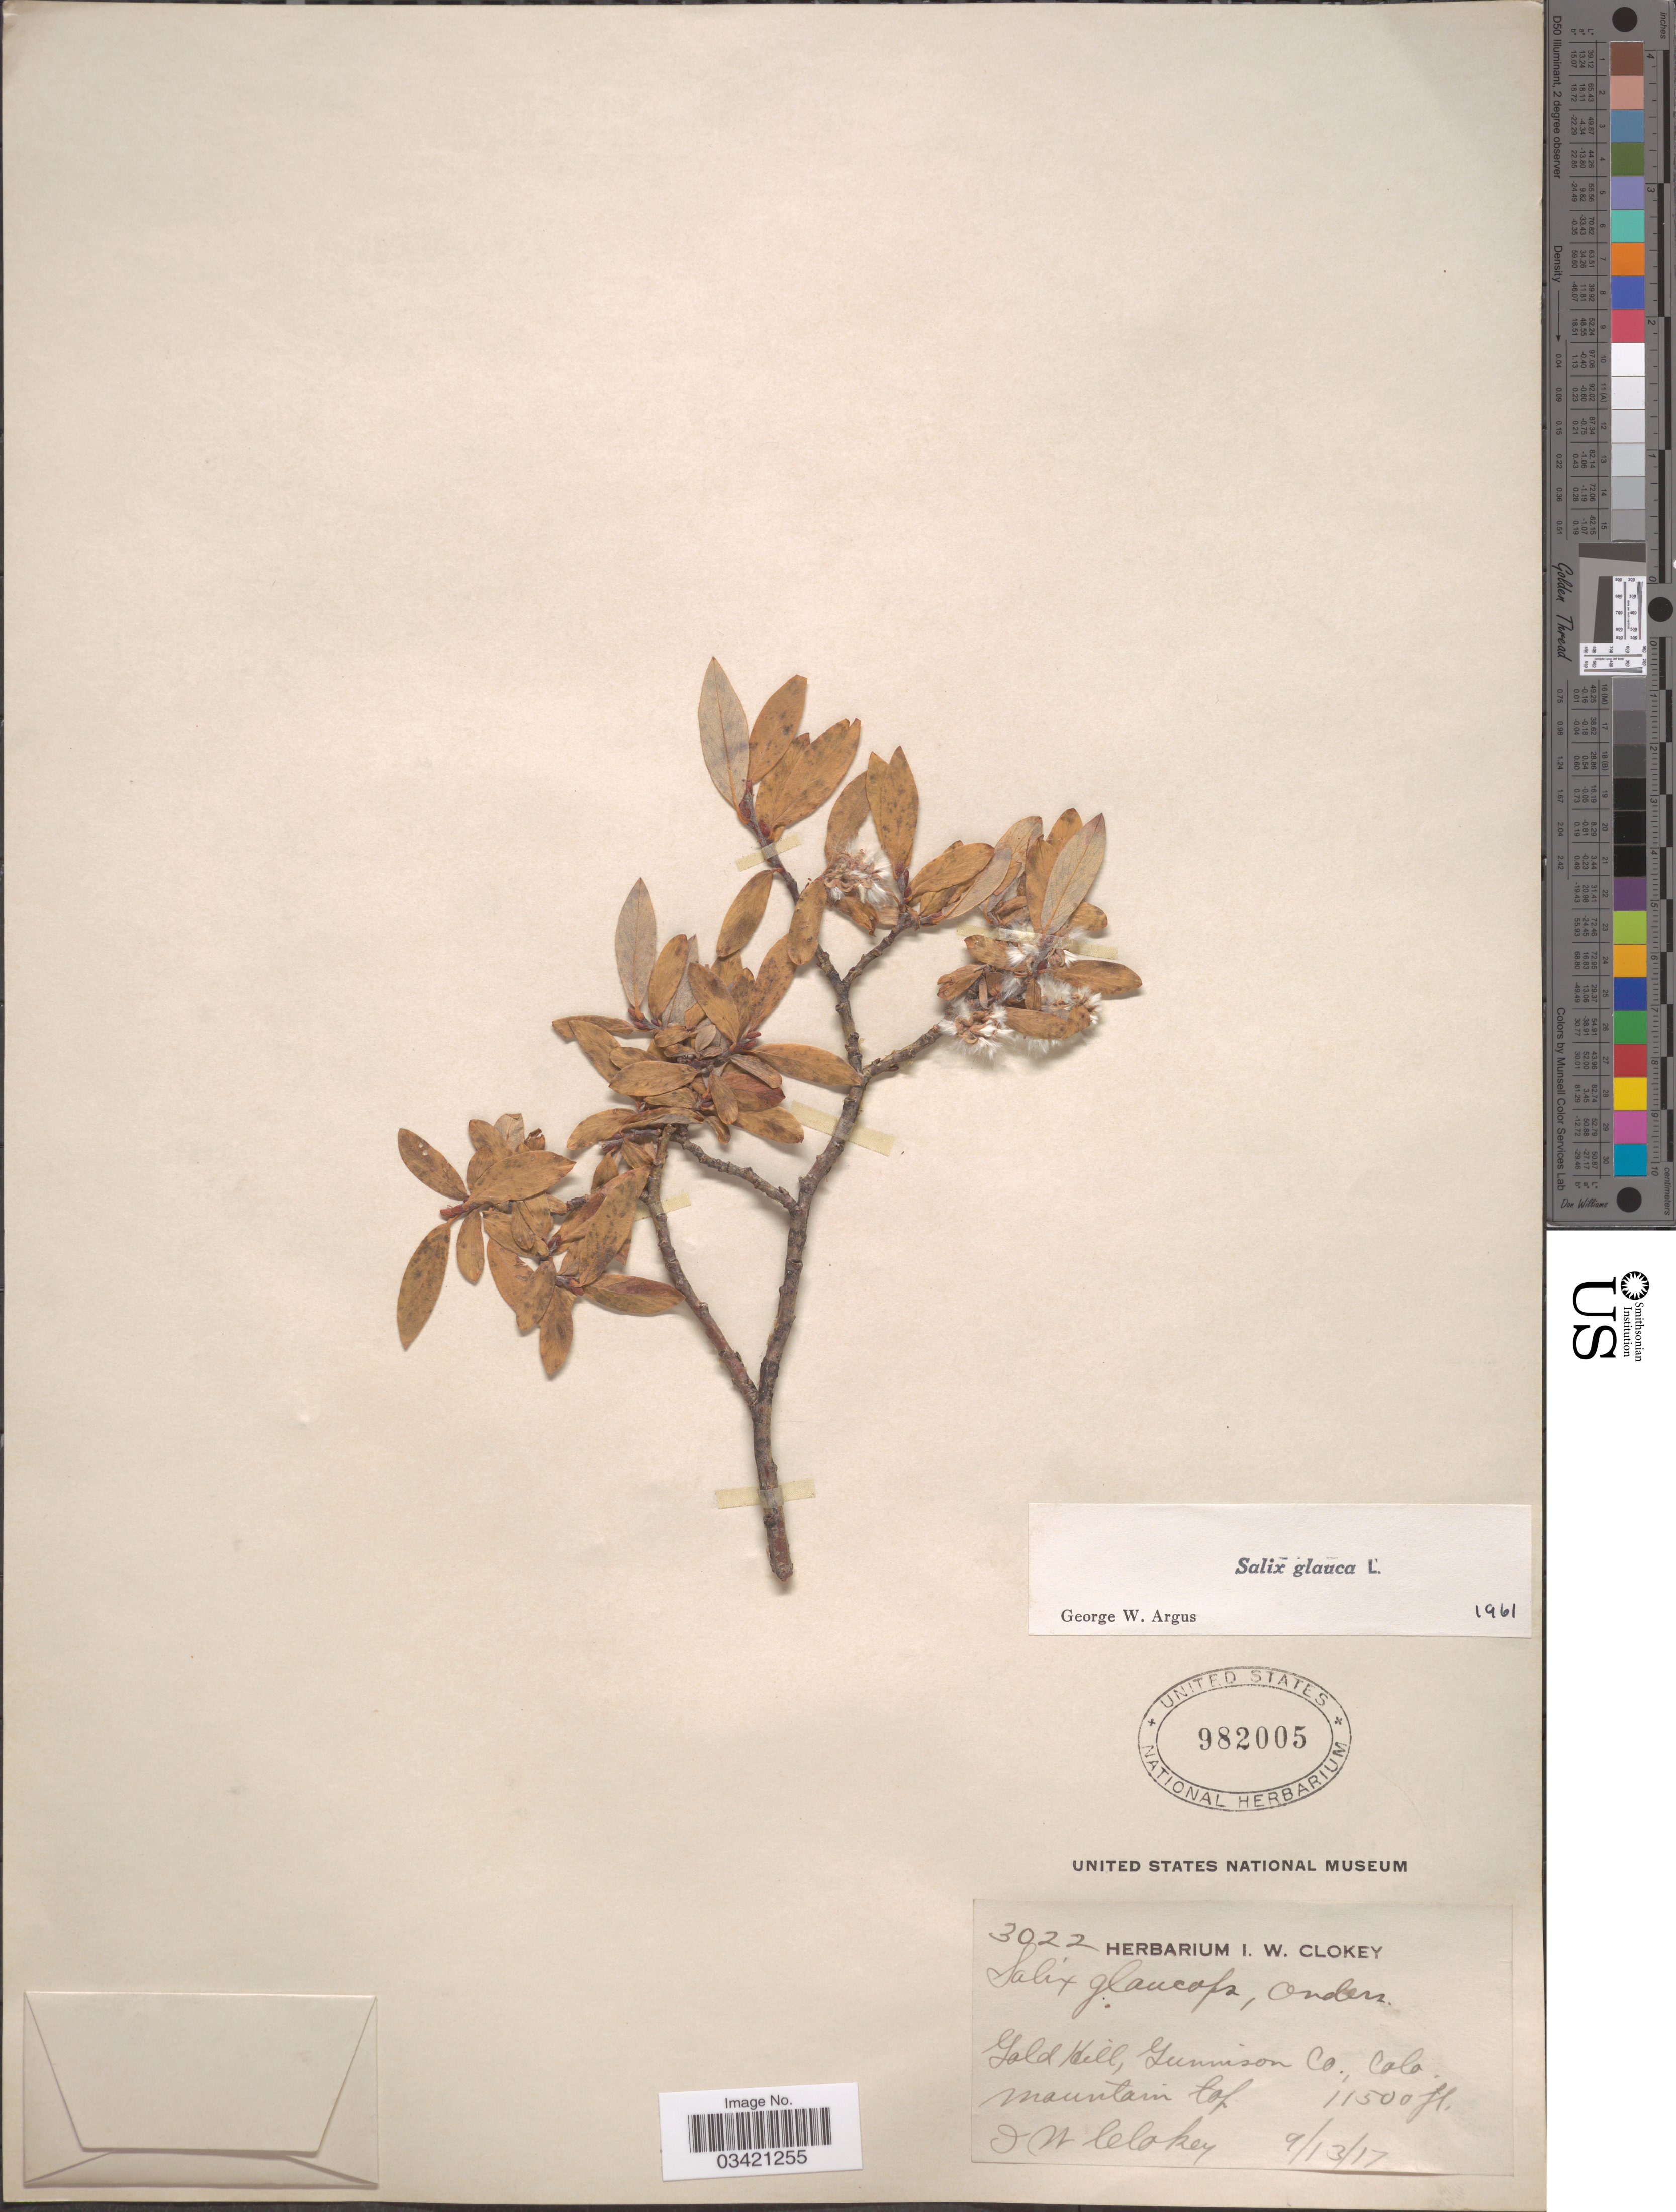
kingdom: Plantae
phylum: Tracheophyta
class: Magnoliopsida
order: Malpighiales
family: Salicaceae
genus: Salix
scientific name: Salix glauca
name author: L.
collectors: I. W. Clokey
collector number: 3022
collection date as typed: Transcribed d/m/y: 13/9/17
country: United States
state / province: Colorado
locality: Gold Hill, Gunnison Co. Mountain top.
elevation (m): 3505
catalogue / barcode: US 982005